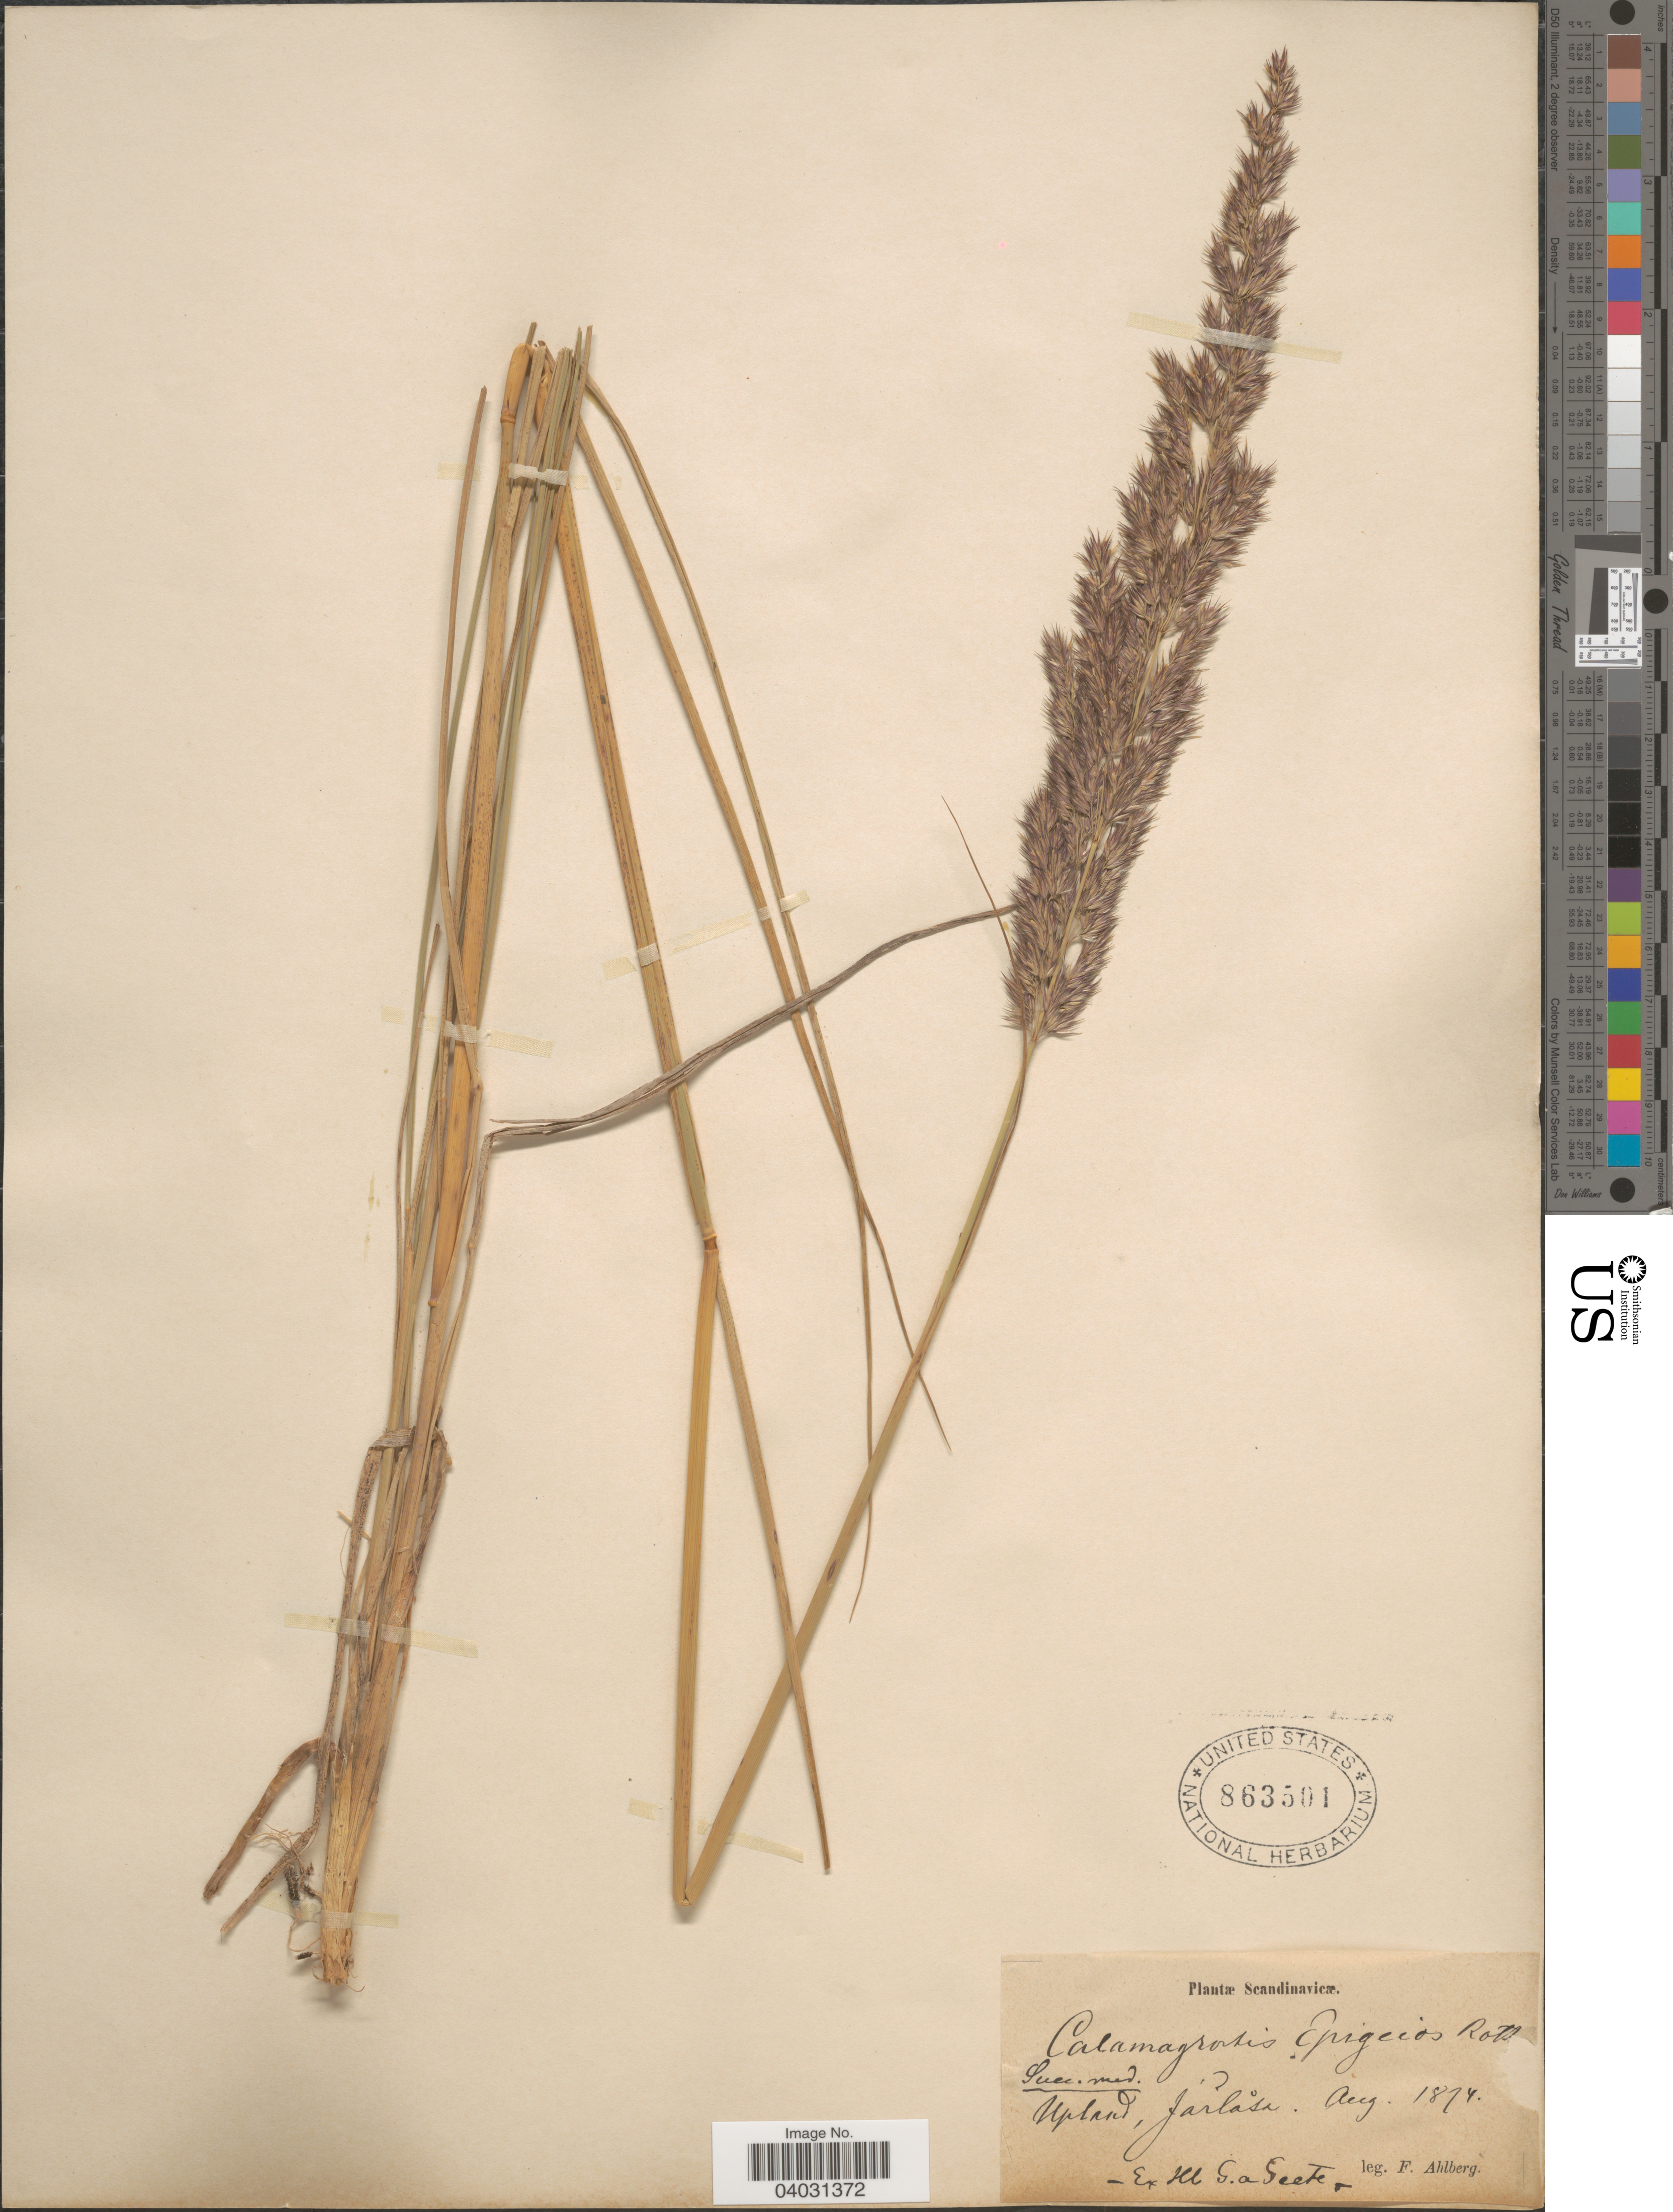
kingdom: Plantae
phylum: Tracheophyta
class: Liliopsida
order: Poales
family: Poaceae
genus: Calamagrostis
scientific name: Calamagrostis epigeios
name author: (L.) Roth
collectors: F. Ahlberg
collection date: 1874-08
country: Sweden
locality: Scandinavicæ. Suec. med. Upland, Jarlaså.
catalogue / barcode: US 863501